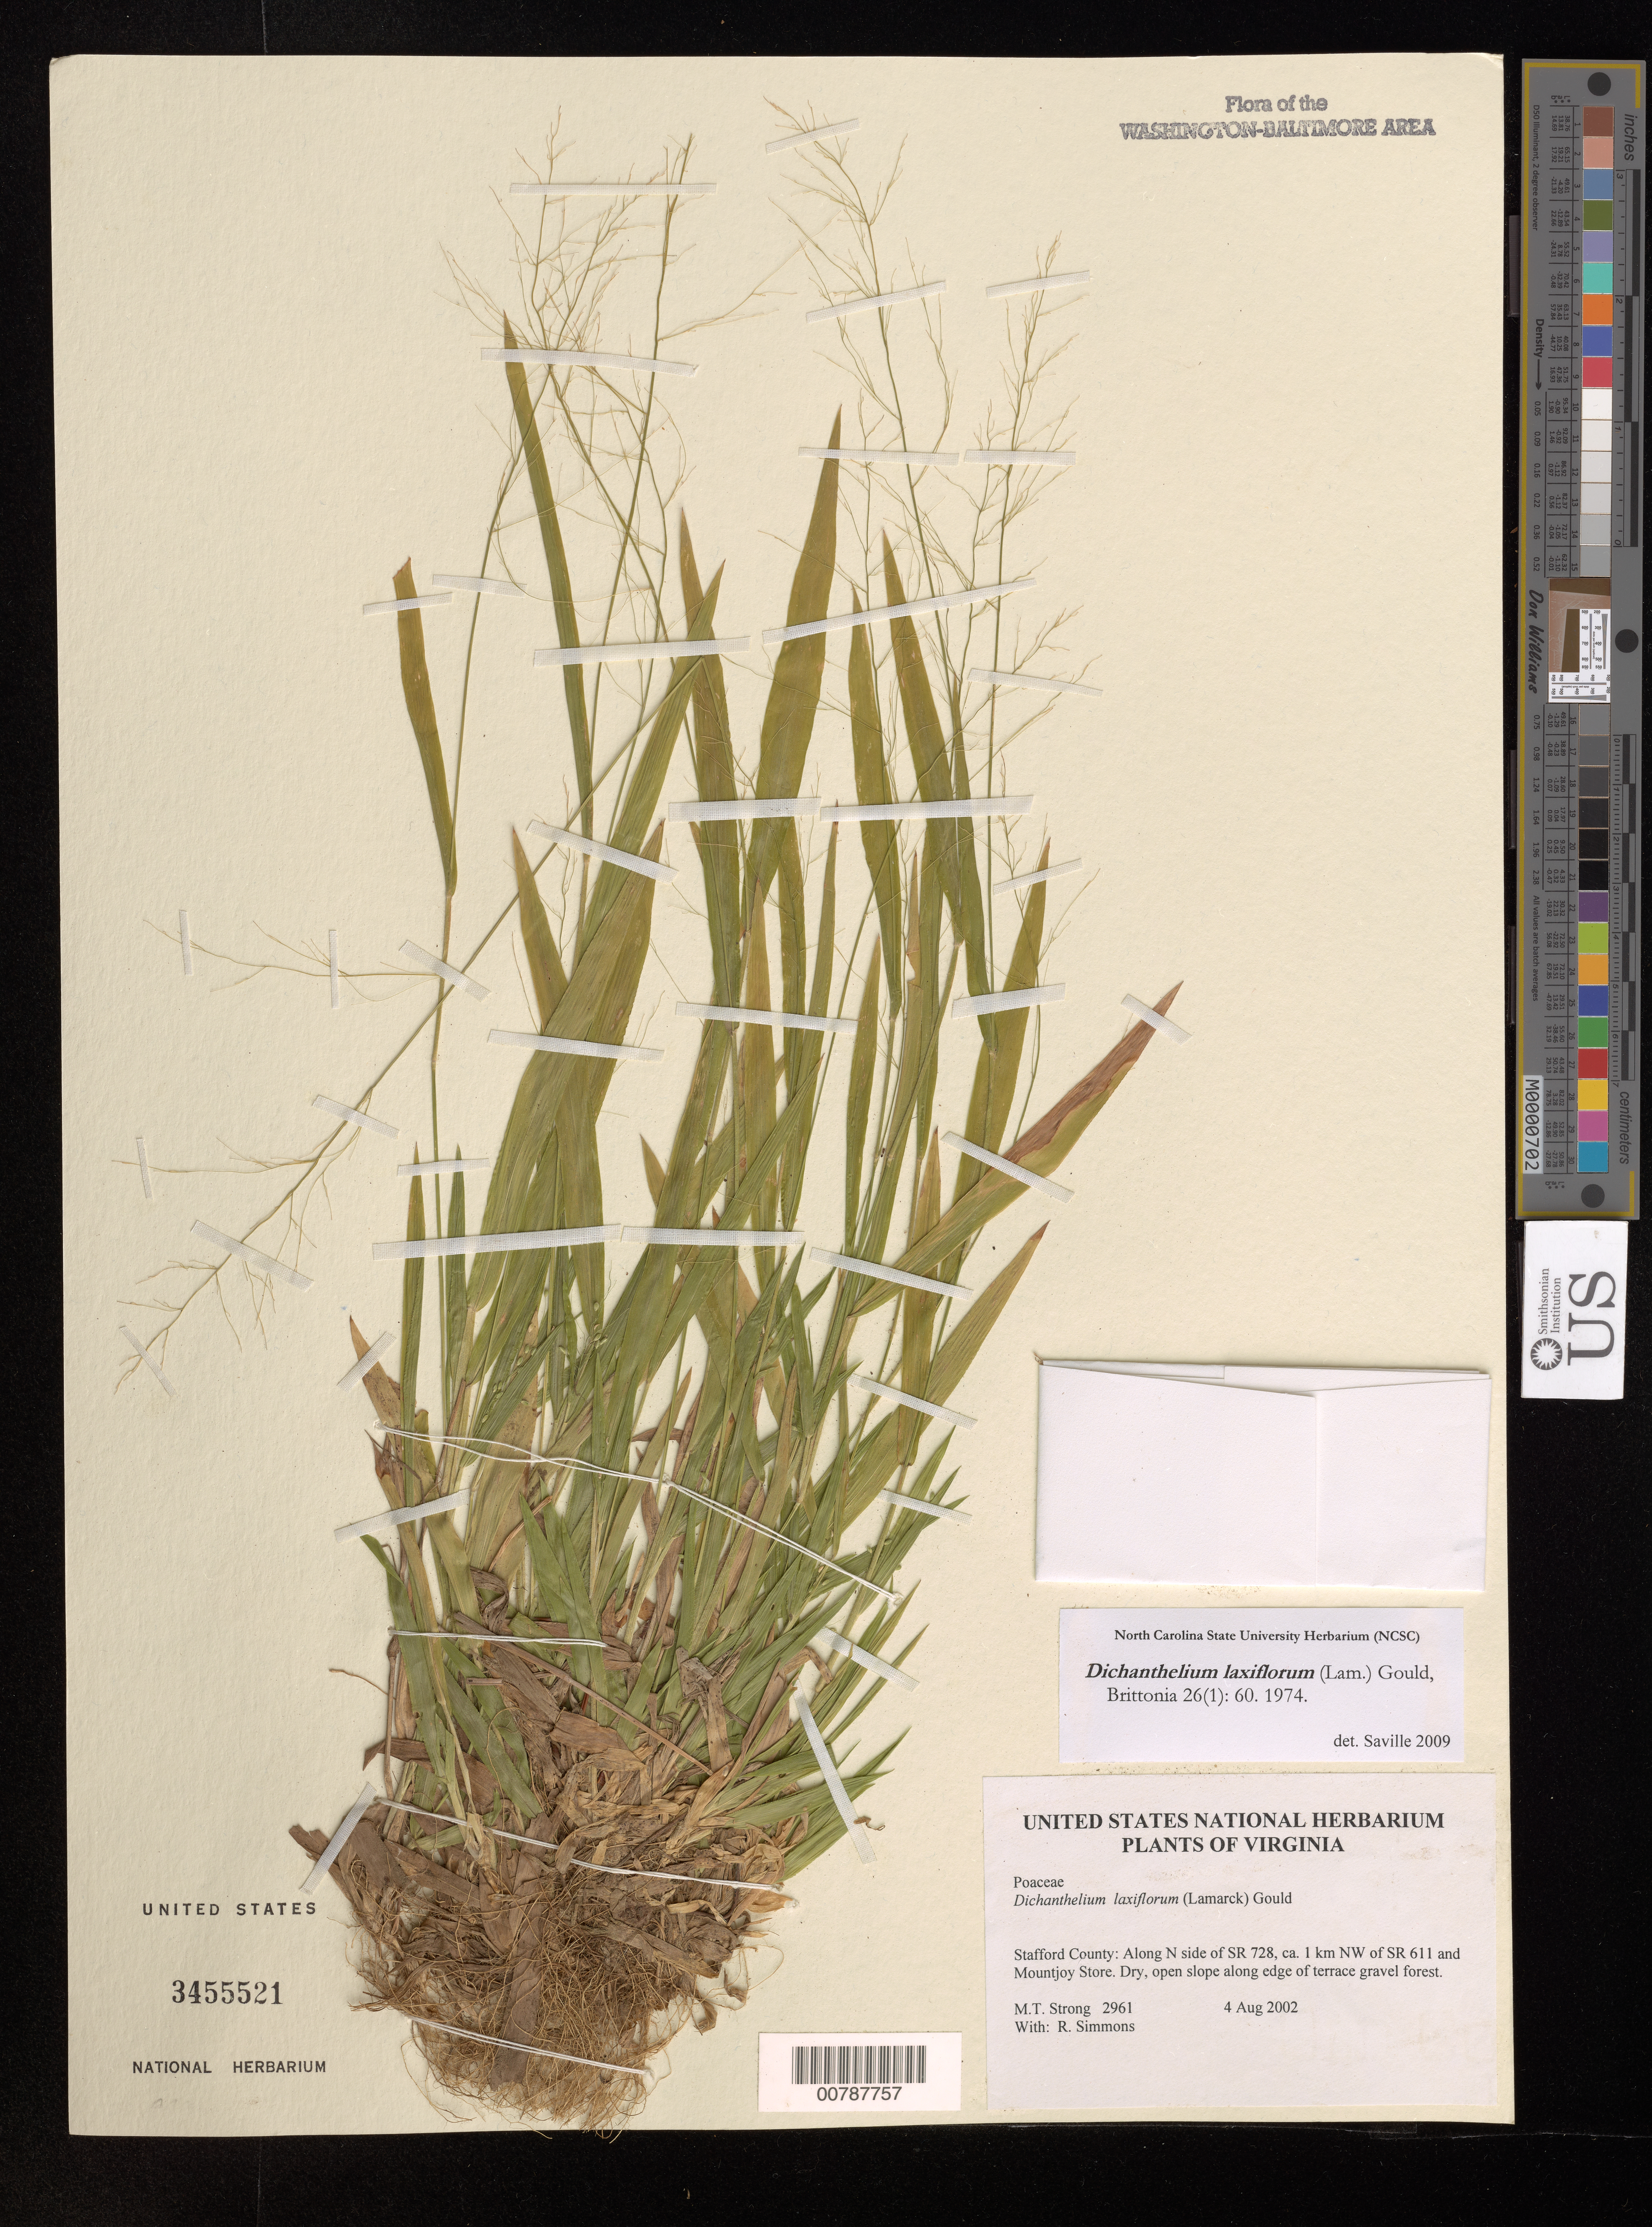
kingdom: Plantae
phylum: Tracheophyta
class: Liliopsida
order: Poales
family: Poaceae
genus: Dichanthelium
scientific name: Dichanthelium laxiflorum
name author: (Lam.) Gould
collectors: M. T. Strong & R. Simmons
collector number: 2961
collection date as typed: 04 Aug 2002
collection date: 2002-08-04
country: United States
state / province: Virginia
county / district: Stafford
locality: Along N side of SR 728, ca. 1 km NW of SR 611 and Mountjoy Store.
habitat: Dry, open slope along edge of terrace gravel forest.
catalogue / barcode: US 3455521